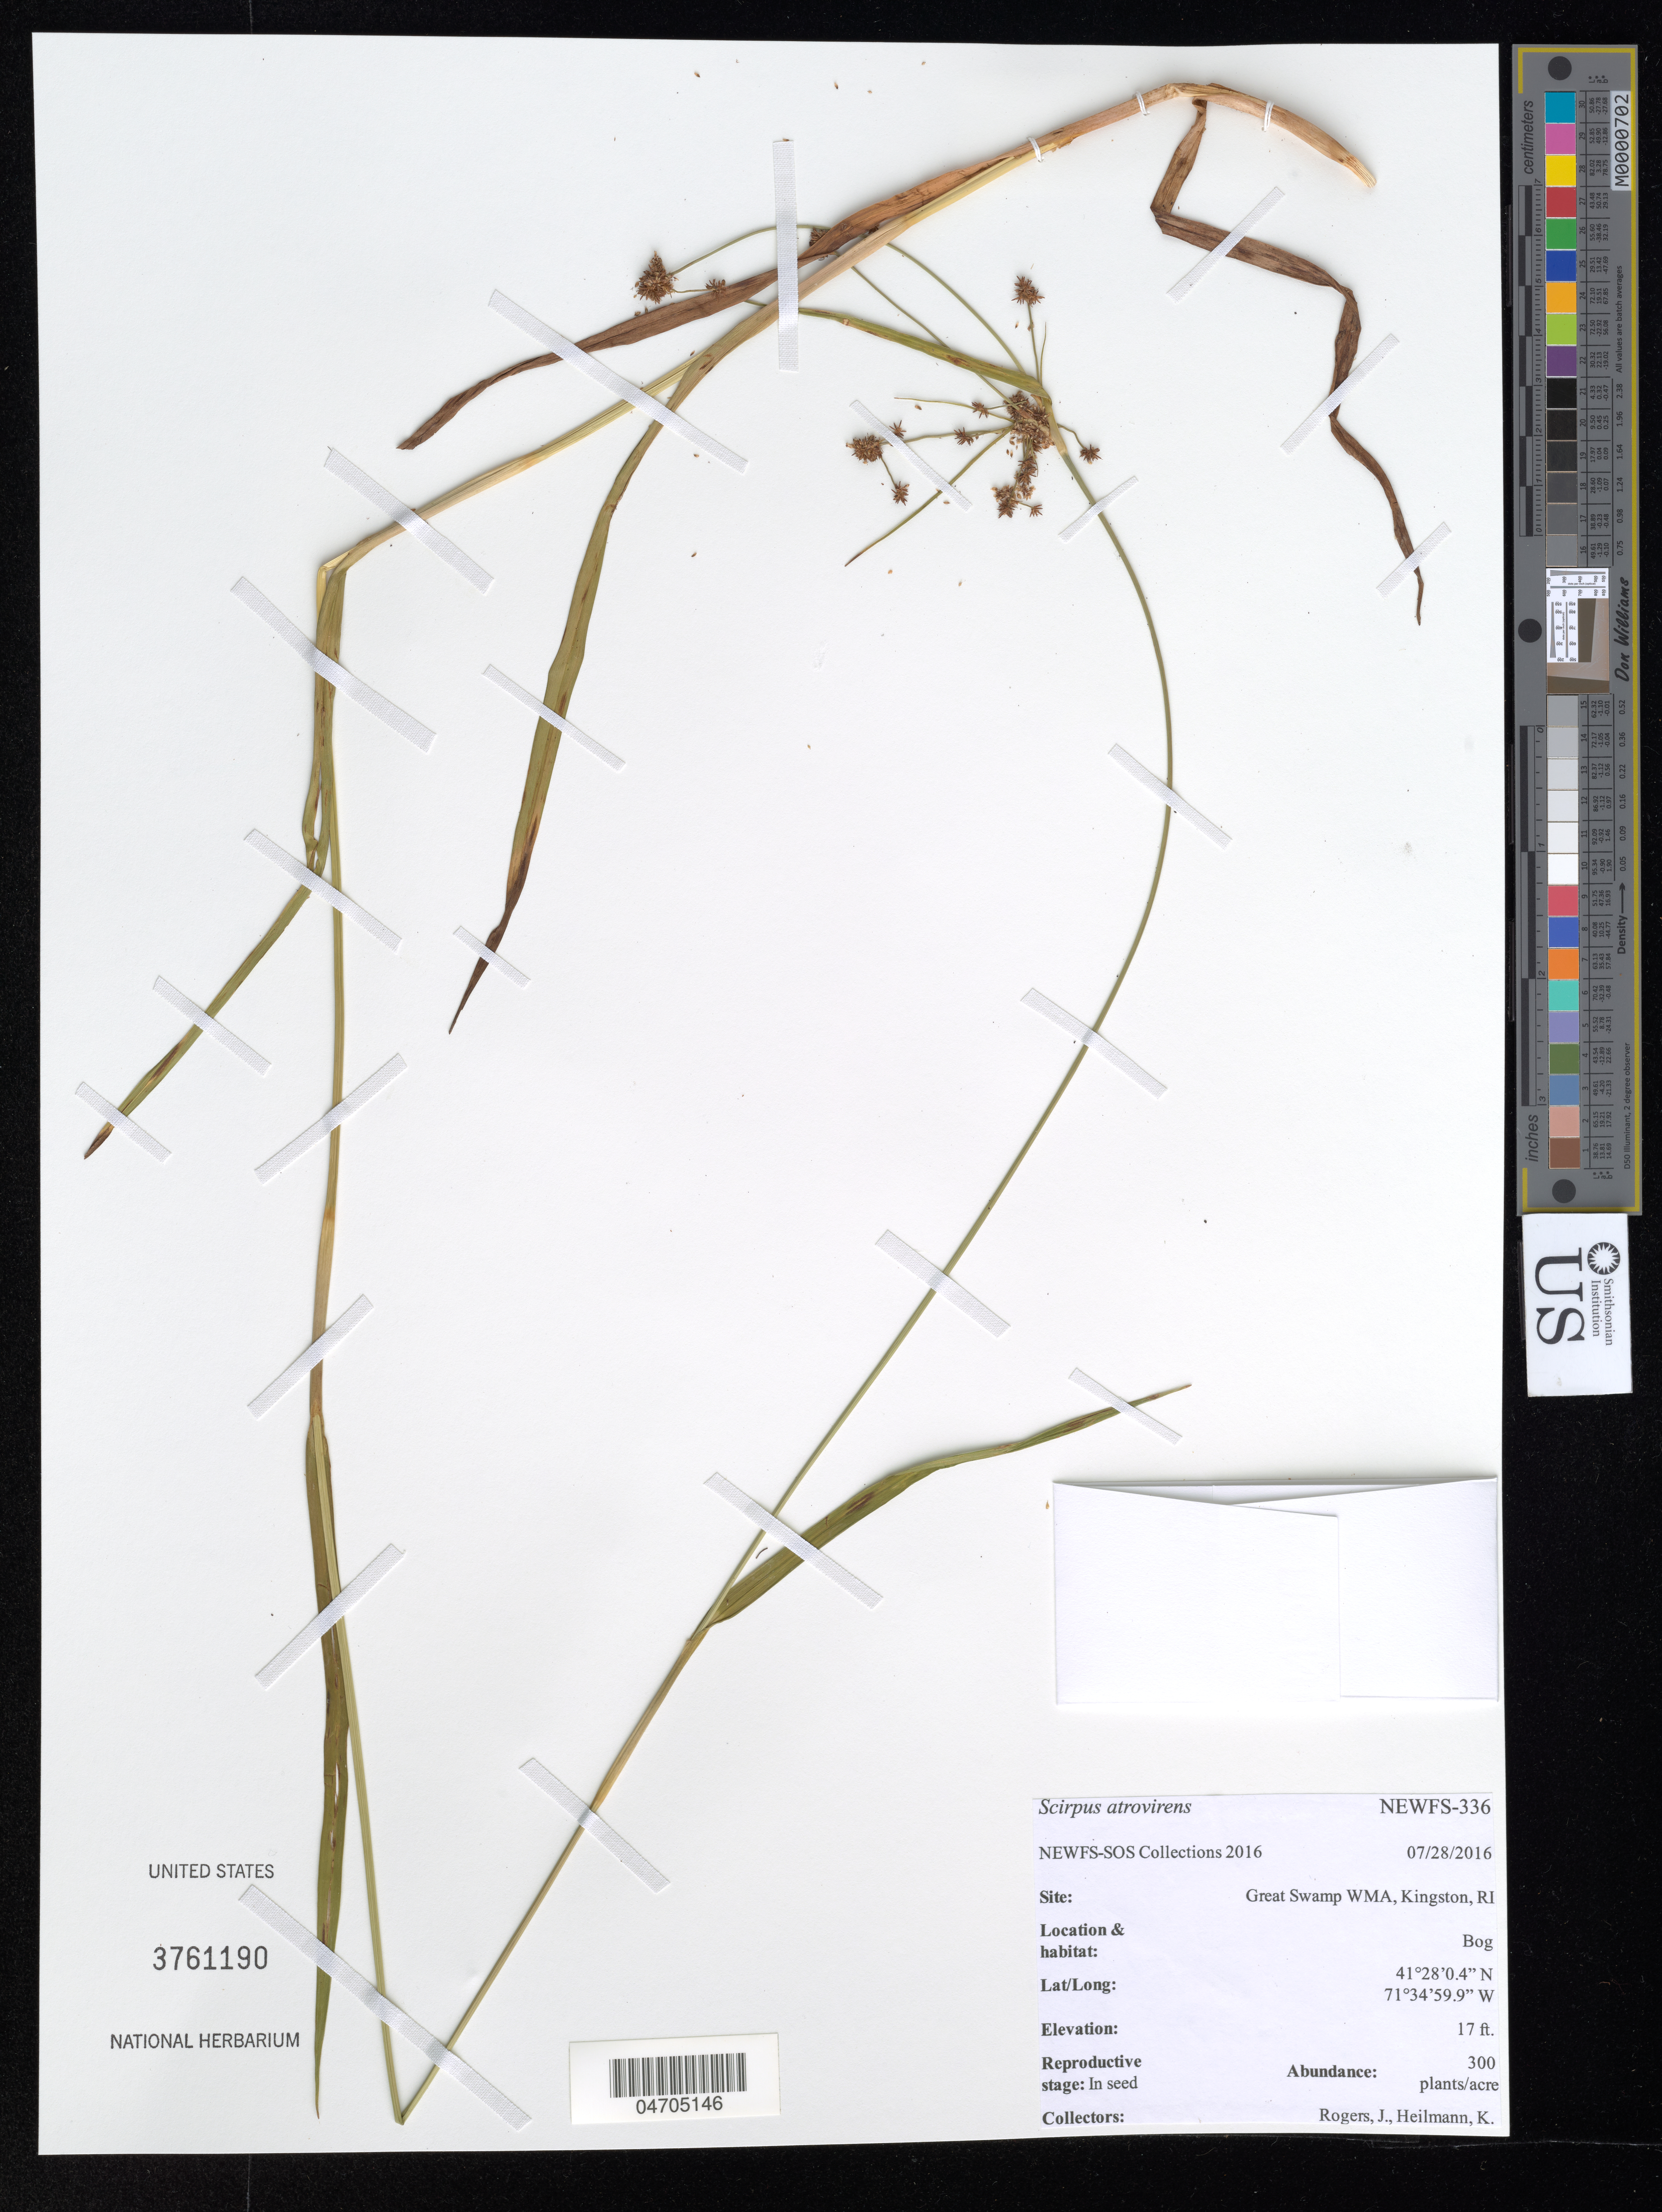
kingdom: Plantae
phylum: Tracheophyta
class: Liliopsida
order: Poales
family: Cyperaceae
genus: Scirpus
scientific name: Scirpus atrovirens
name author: Willd.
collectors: J. Rogers & K. Heilmann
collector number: NEWFS-336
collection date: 2016-07-28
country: United States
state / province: Rhode Island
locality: Site: Great Swamp WMA, Kingston. Bog.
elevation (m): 5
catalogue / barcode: US 3761190